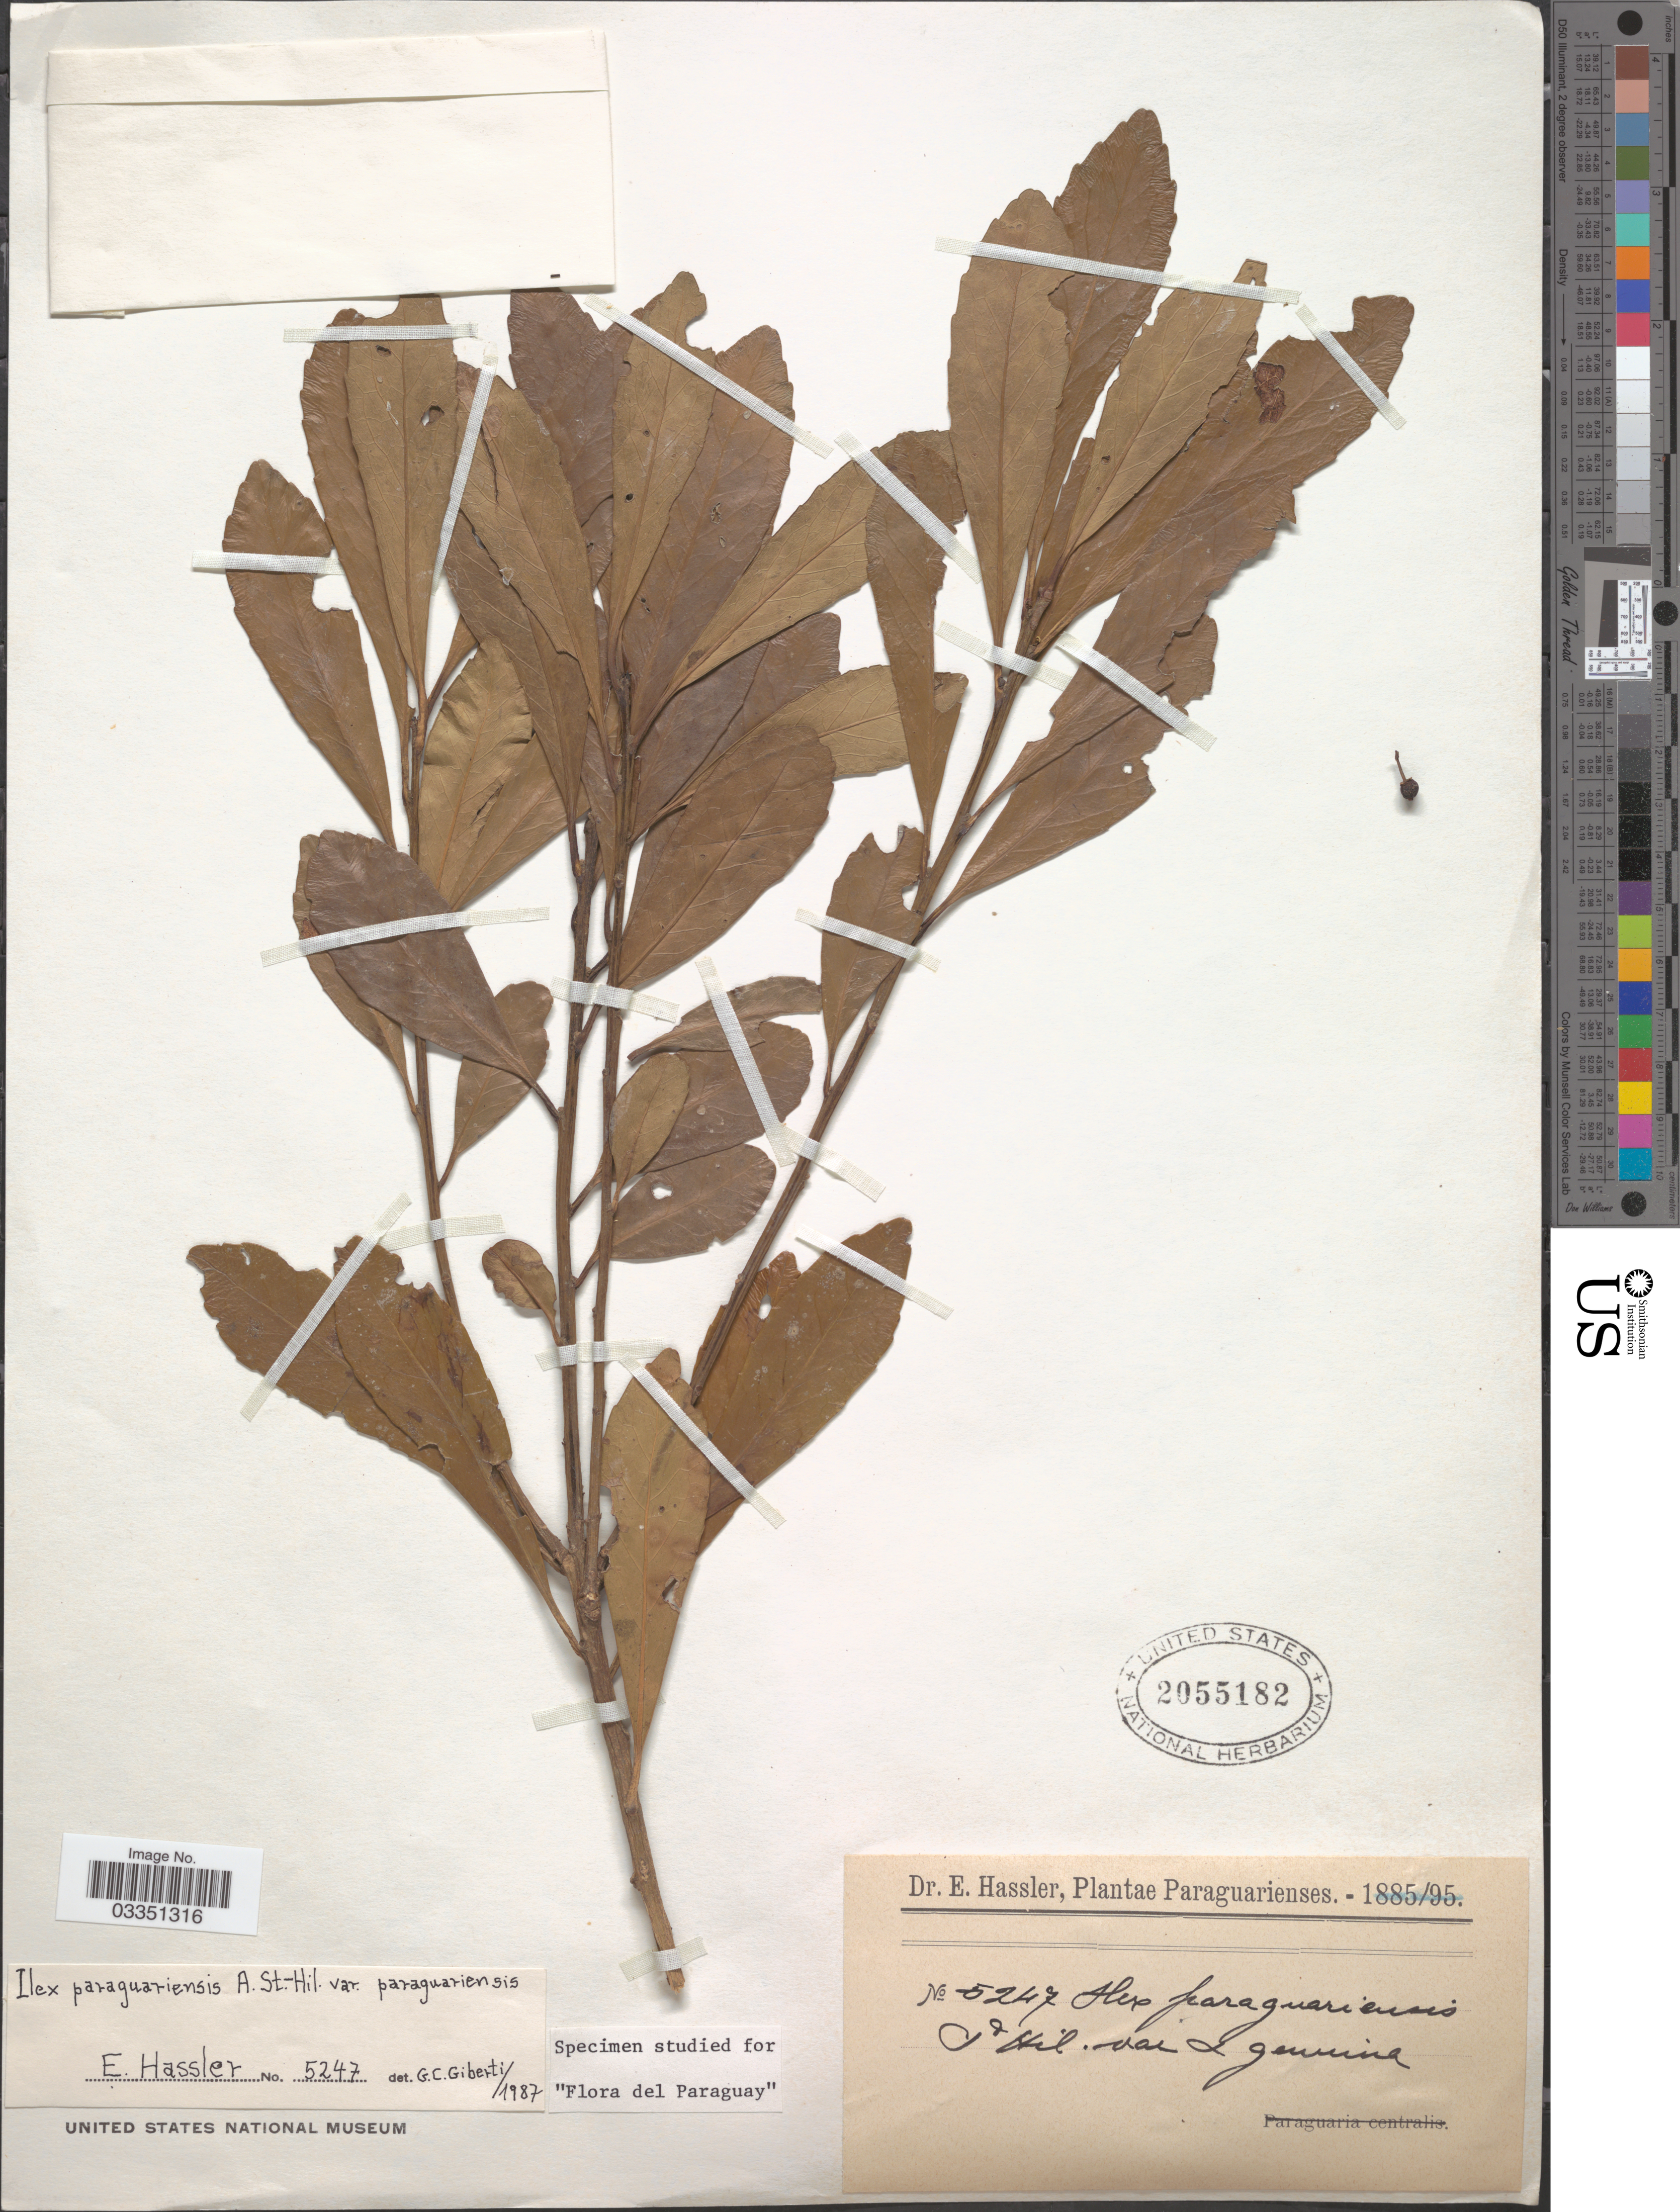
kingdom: Plantae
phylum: Tracheophyta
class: Magnoliopsida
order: Aquifoliales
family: Aquifoliaceae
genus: Ilex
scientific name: Ilex paraguariensis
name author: A. St.-Hil.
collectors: E. Hassler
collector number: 5247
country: Paraguay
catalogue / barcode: US 2055182